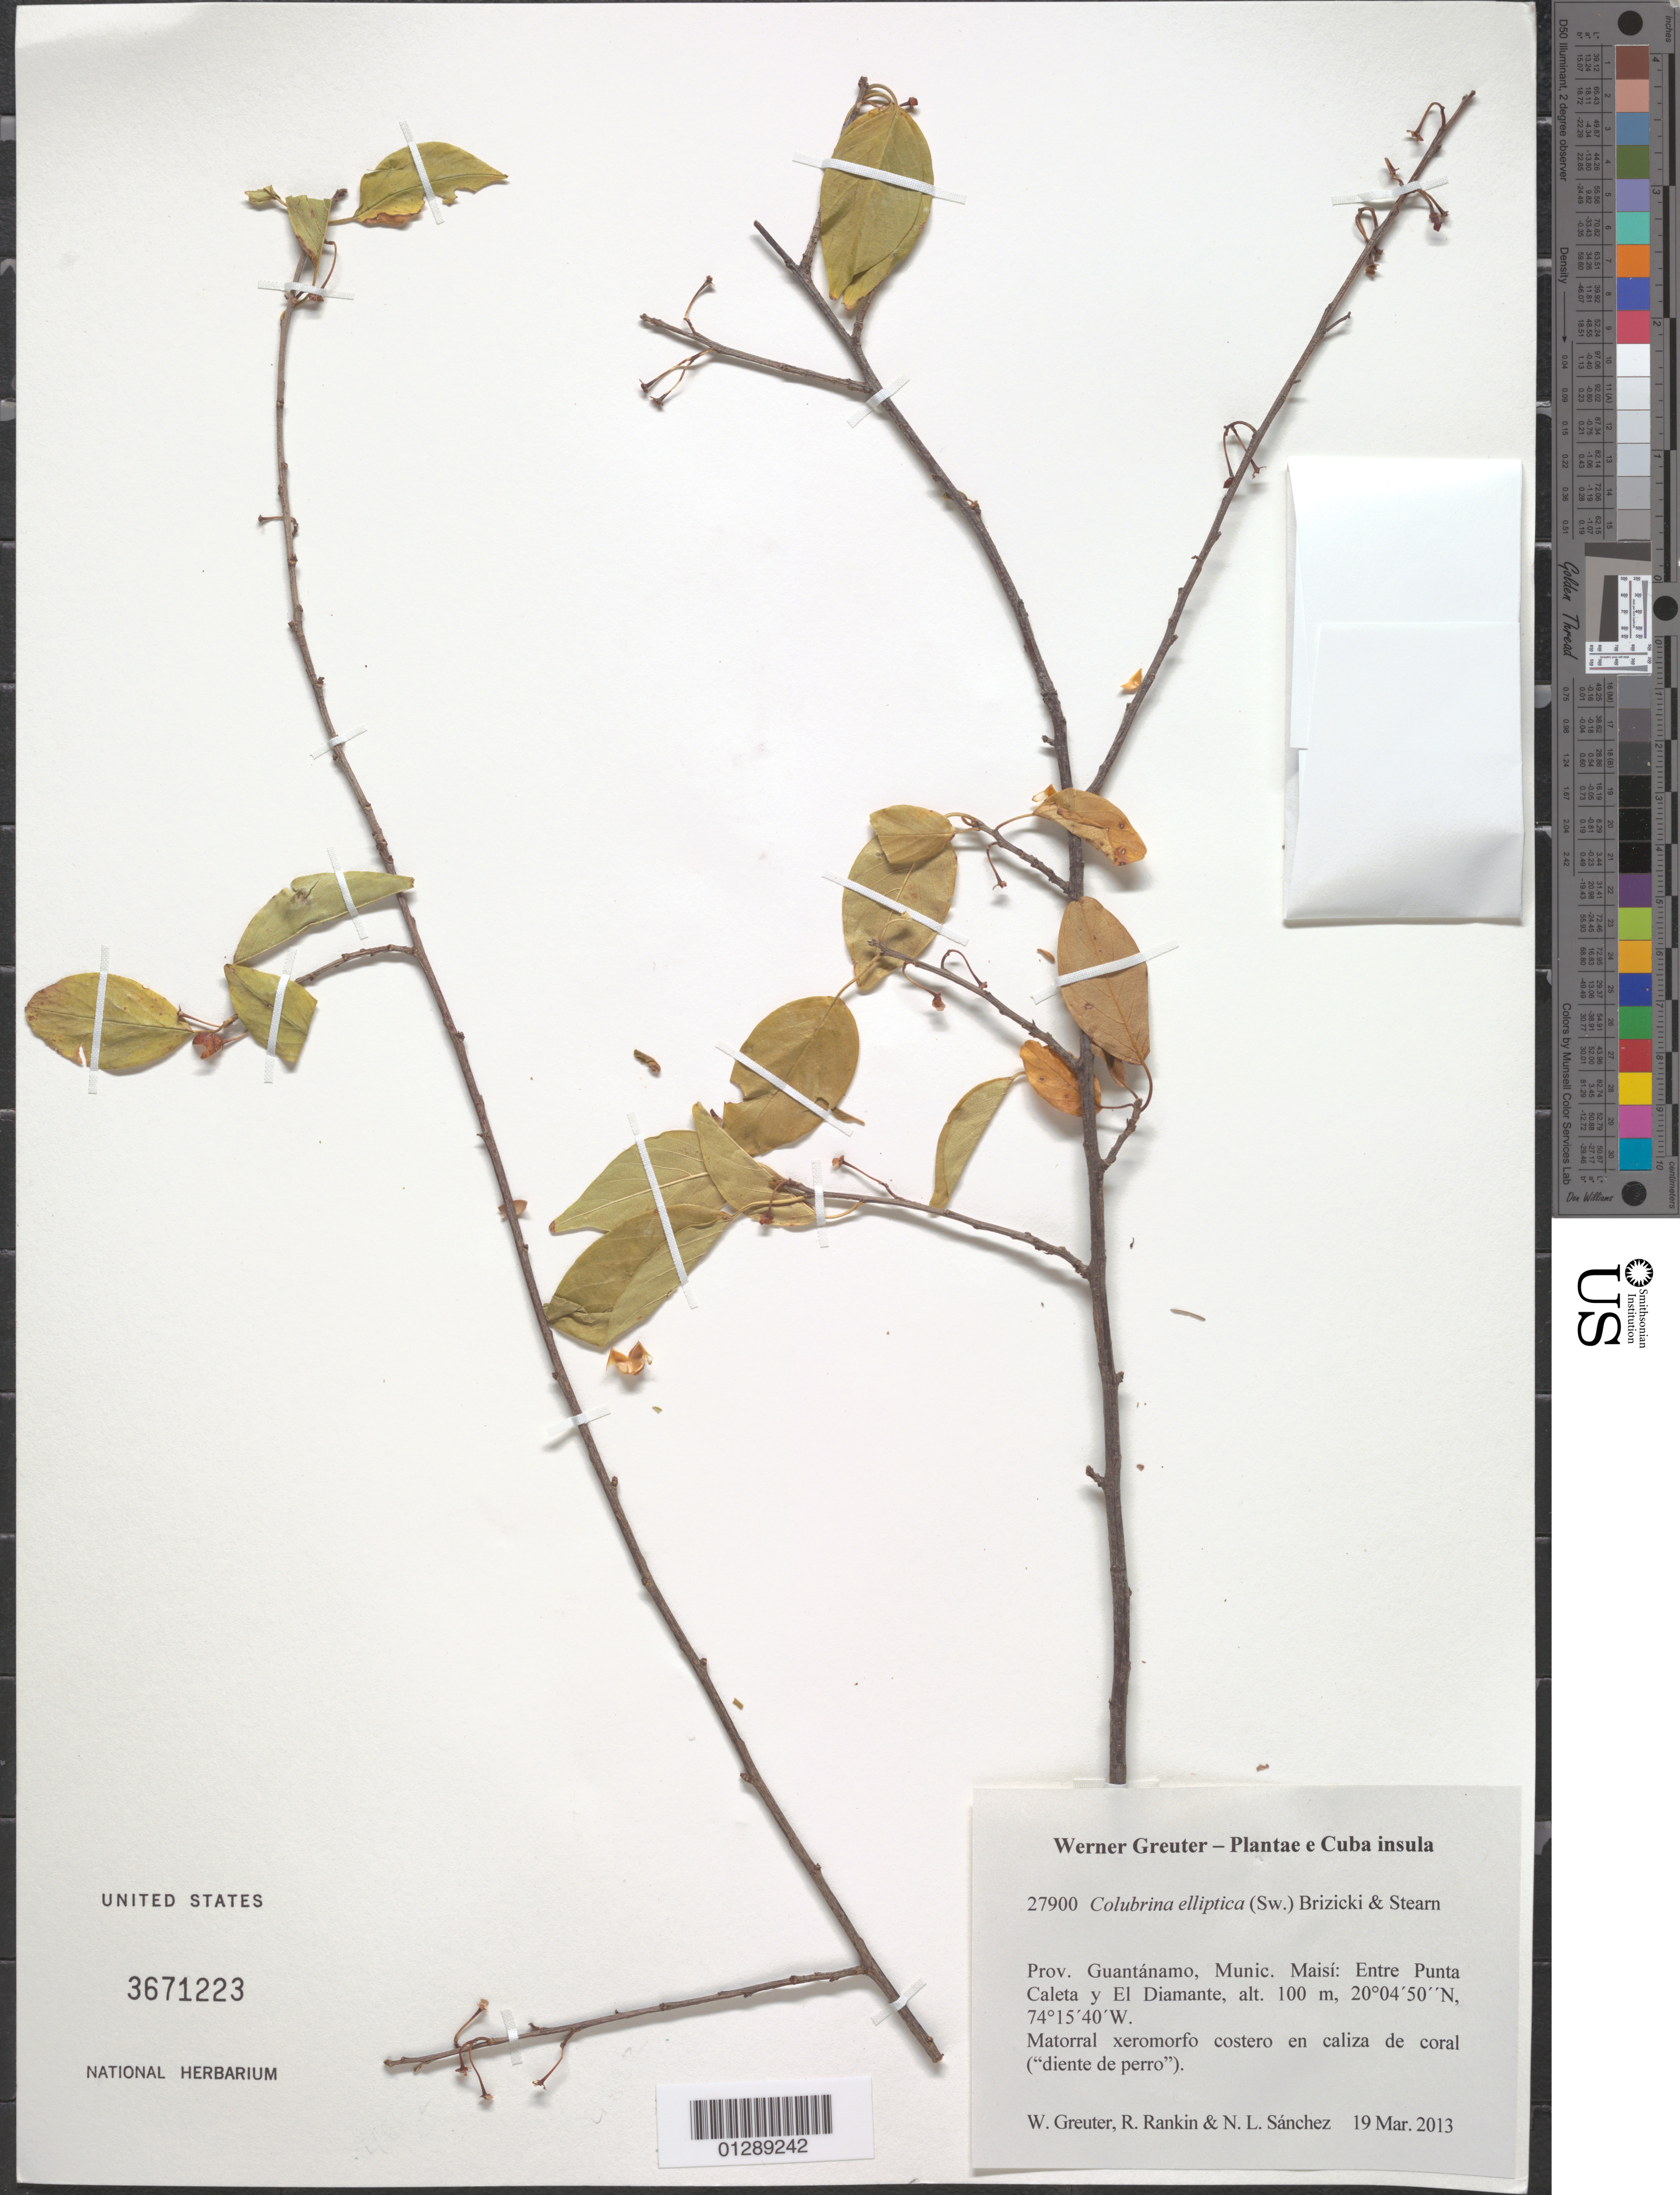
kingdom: Plantae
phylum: Tracheophyta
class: Magnoliopsida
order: Rosales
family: Rhamnaceae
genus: Colubrina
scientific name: Colubrina elliptica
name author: (Sw.) Brizicky & W.L. Stern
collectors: W. R. Greuter, R. Rankin Rodriguez & N. Sanchez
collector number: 27900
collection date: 2013-03-19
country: Cuba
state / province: Guantanamo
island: Cuba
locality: Munic. Maisí: Entre Punta Caleta y El Diamante.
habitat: Matorral xeromorfo costero en caliza de coral ("diente de perro").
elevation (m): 100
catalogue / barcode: US 3671223